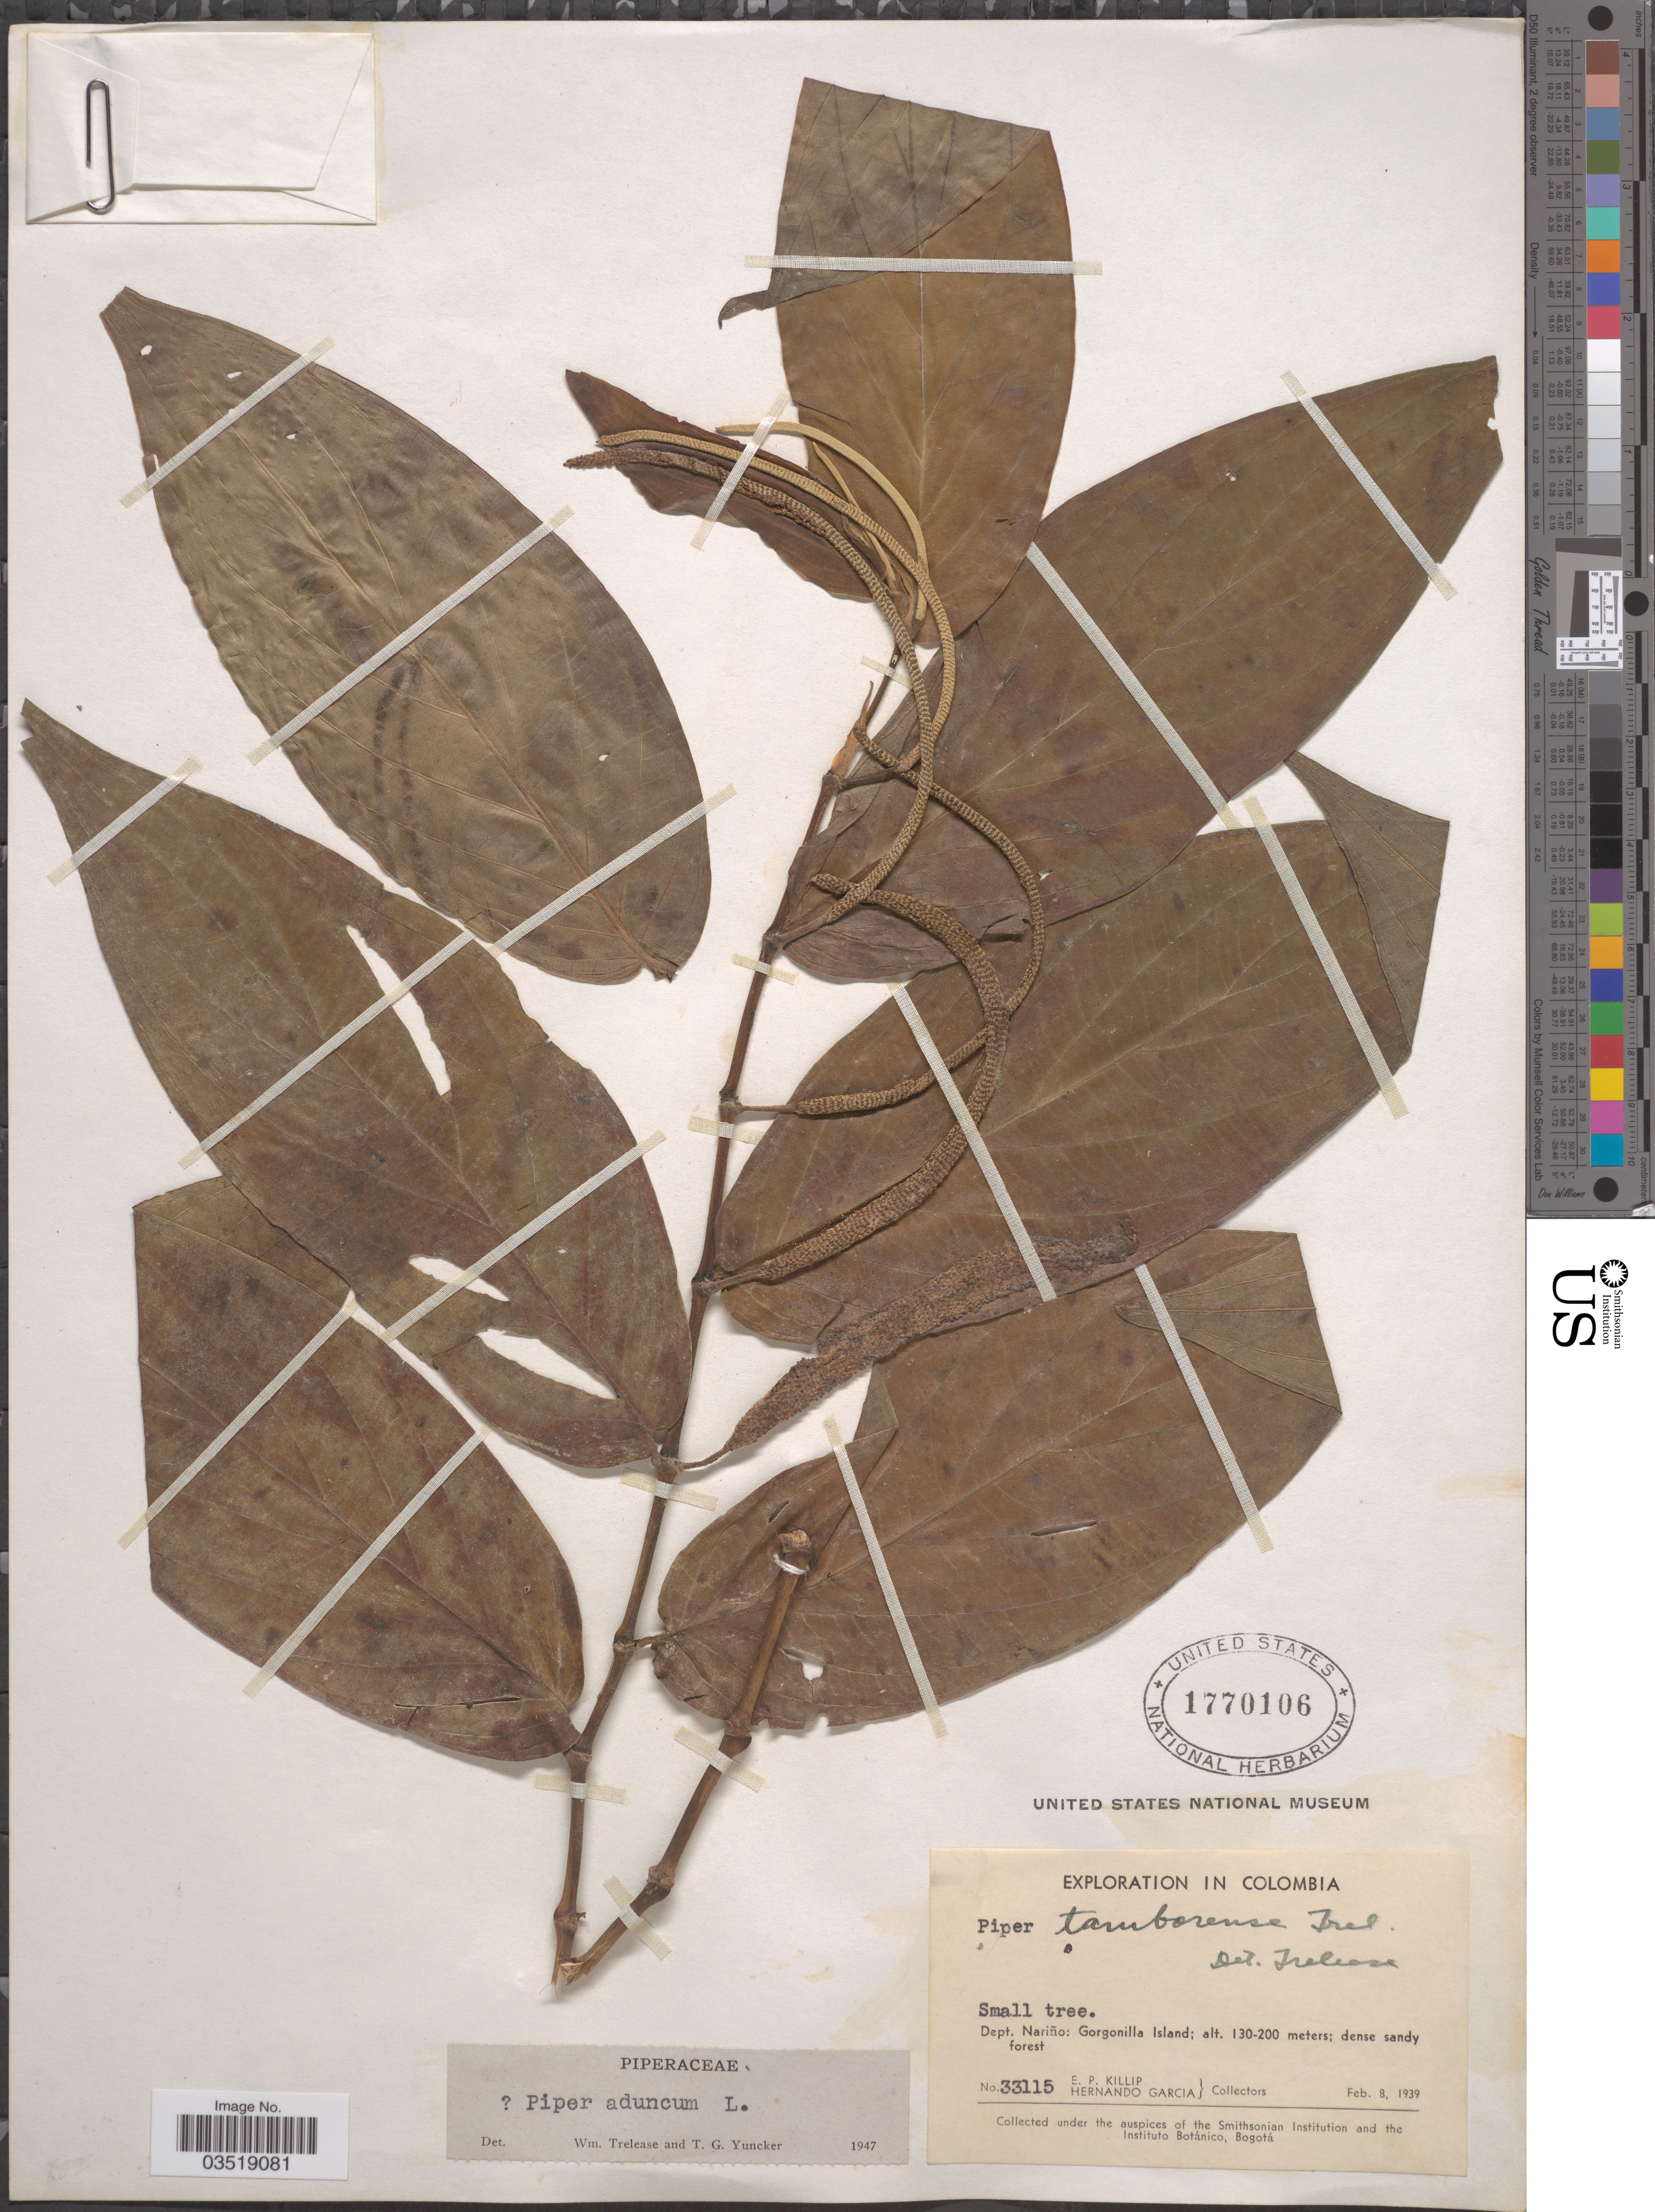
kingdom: Plantae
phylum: Tracheophyta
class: Magnoliopsida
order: Piperales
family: Piperaceae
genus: Piper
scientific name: Piper aduncum var. aduncum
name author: L.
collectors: E. P. Killip & H. Garcia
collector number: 33115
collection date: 1939-02-08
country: Colombia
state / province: Nariño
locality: Dept. Nariño: Gorgonilla Island.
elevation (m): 130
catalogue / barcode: US 1770106